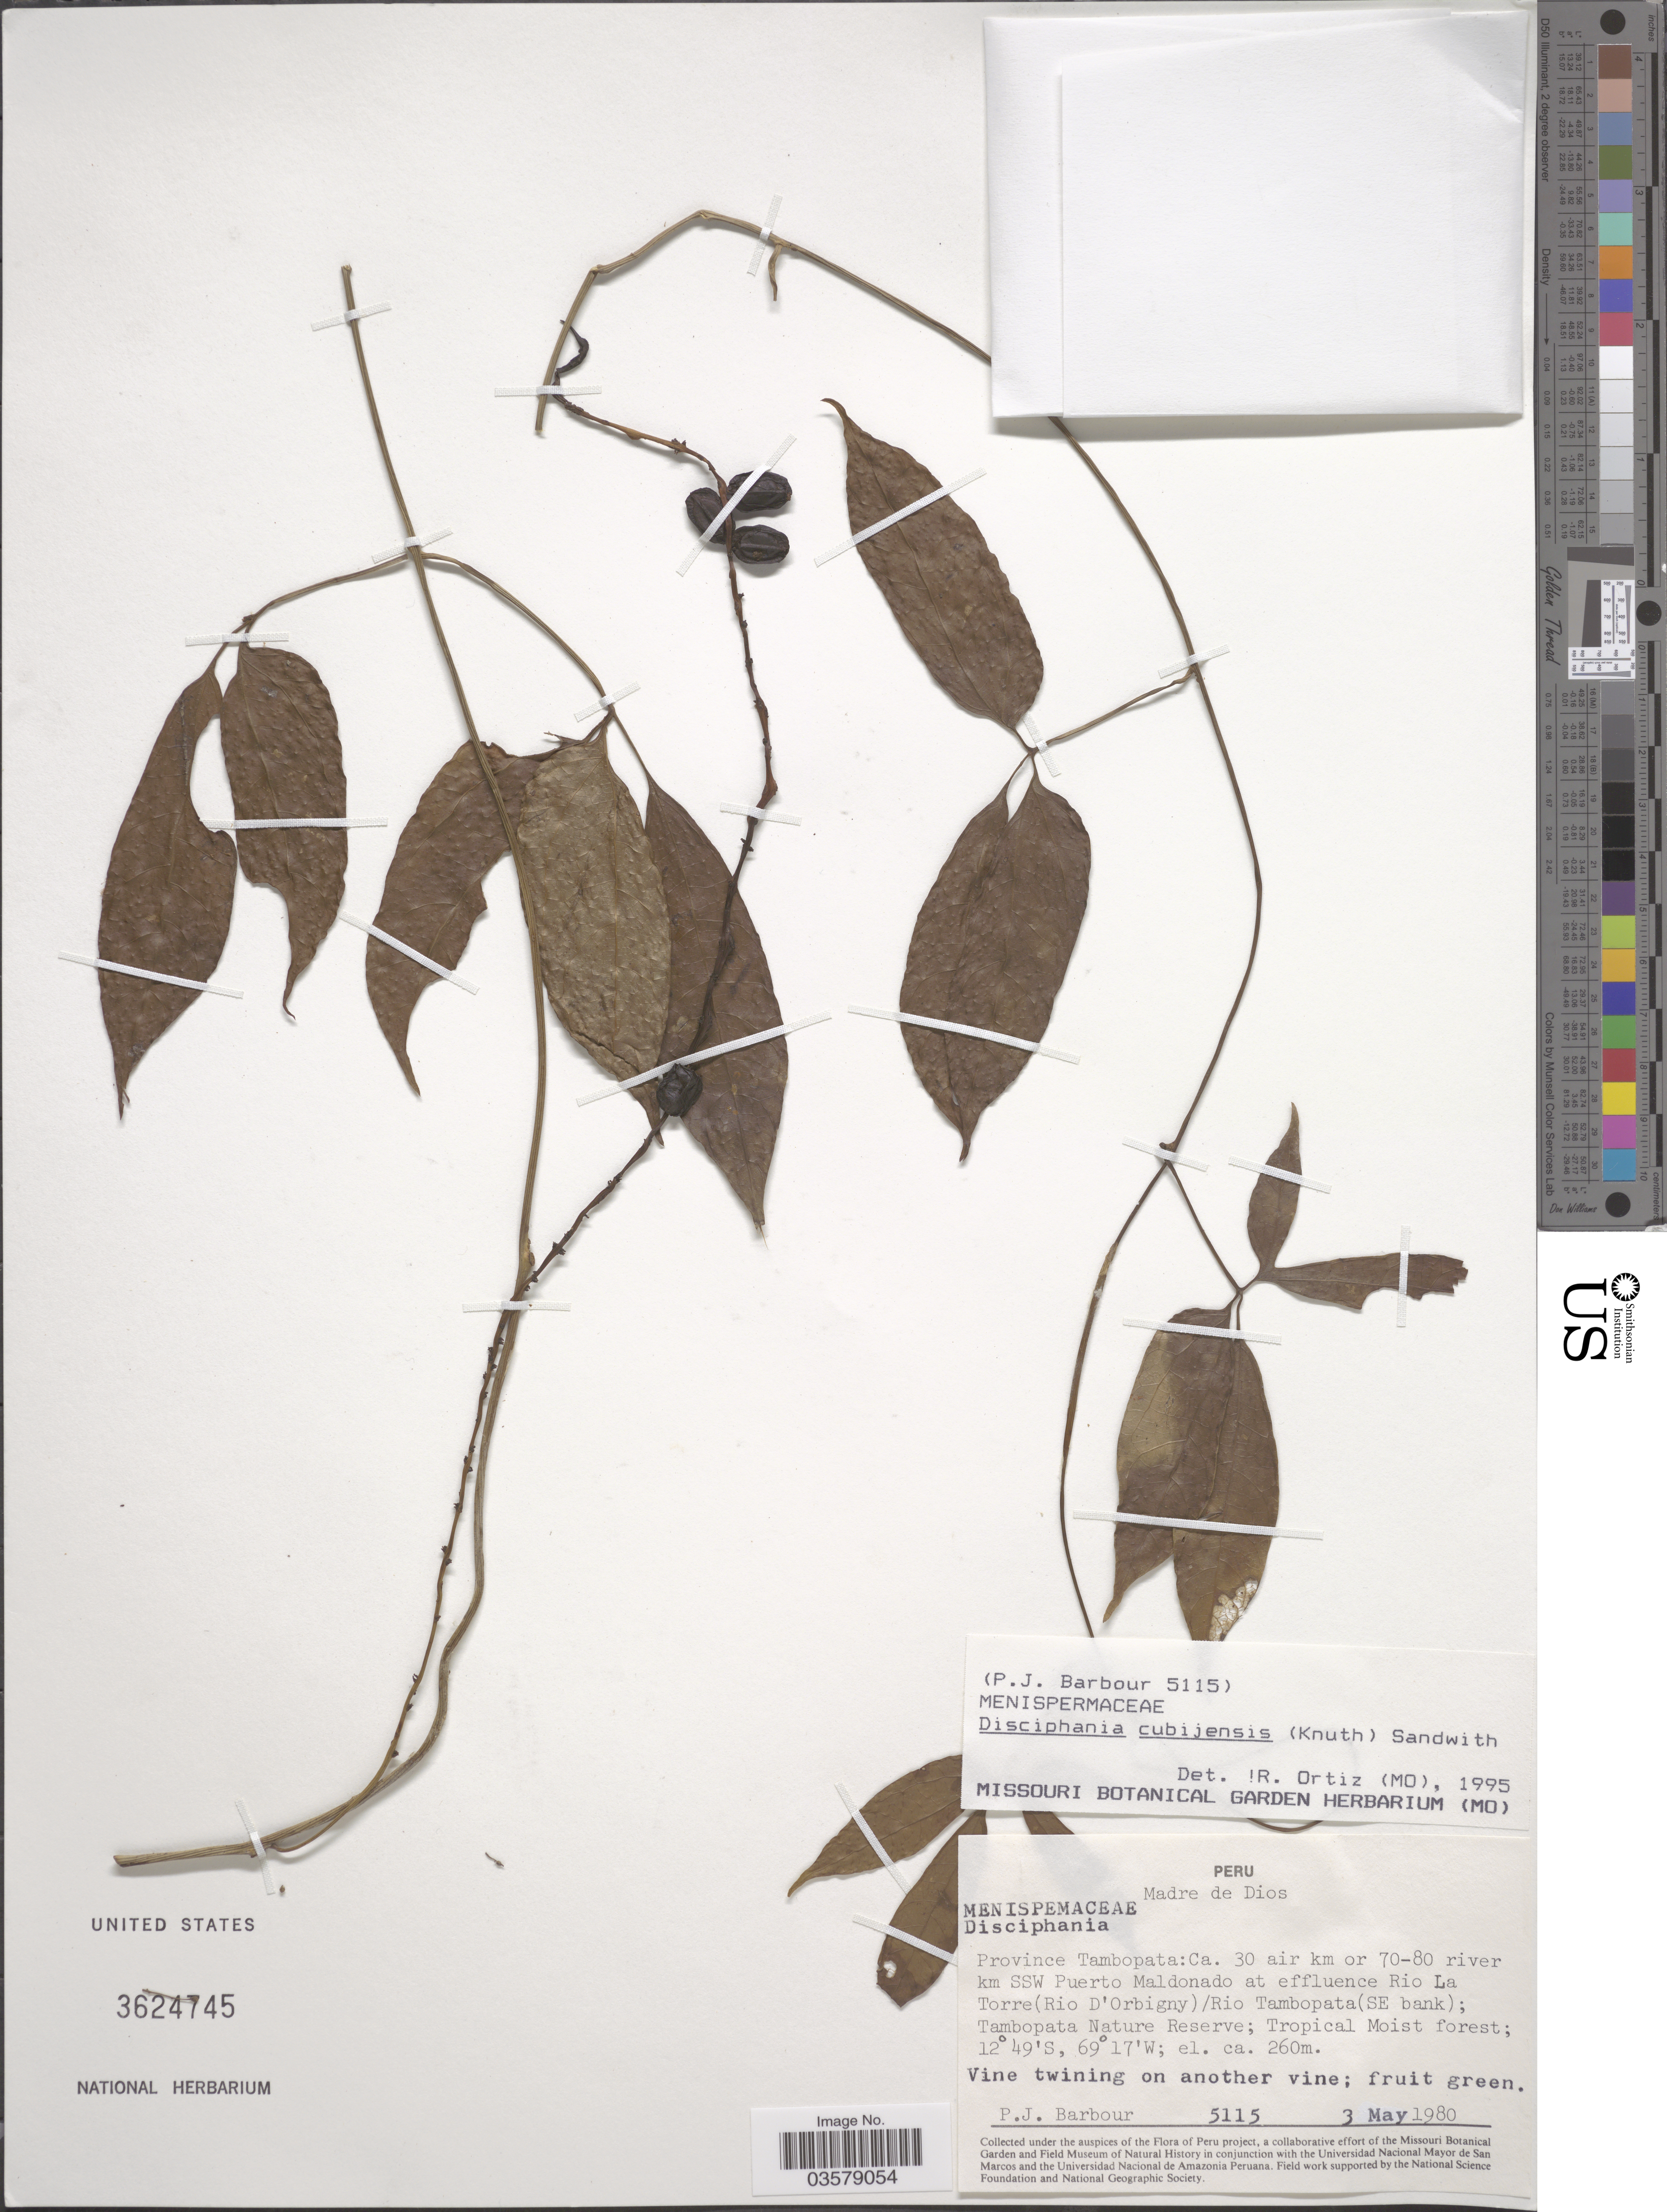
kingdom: Plantae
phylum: Tracheophyta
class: Magnoliopsida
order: Ranunculales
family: Menispermaceae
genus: Disciphania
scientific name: Disciphania cubijensis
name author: (Knuth) Sandwith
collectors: P. Barbour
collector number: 5115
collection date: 1980-05-03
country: Peru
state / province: Madre de Dios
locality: Province Tambopata: Ca. 30 air km or 70-80 river km SSW Puerto Maldondado at effluence Rio La Torre (Rio D'Orbigny) /Rio Tambopata(SE bank); Tambopata Nature Reserve; Tropical Moist forest.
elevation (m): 260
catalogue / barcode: US 3624745